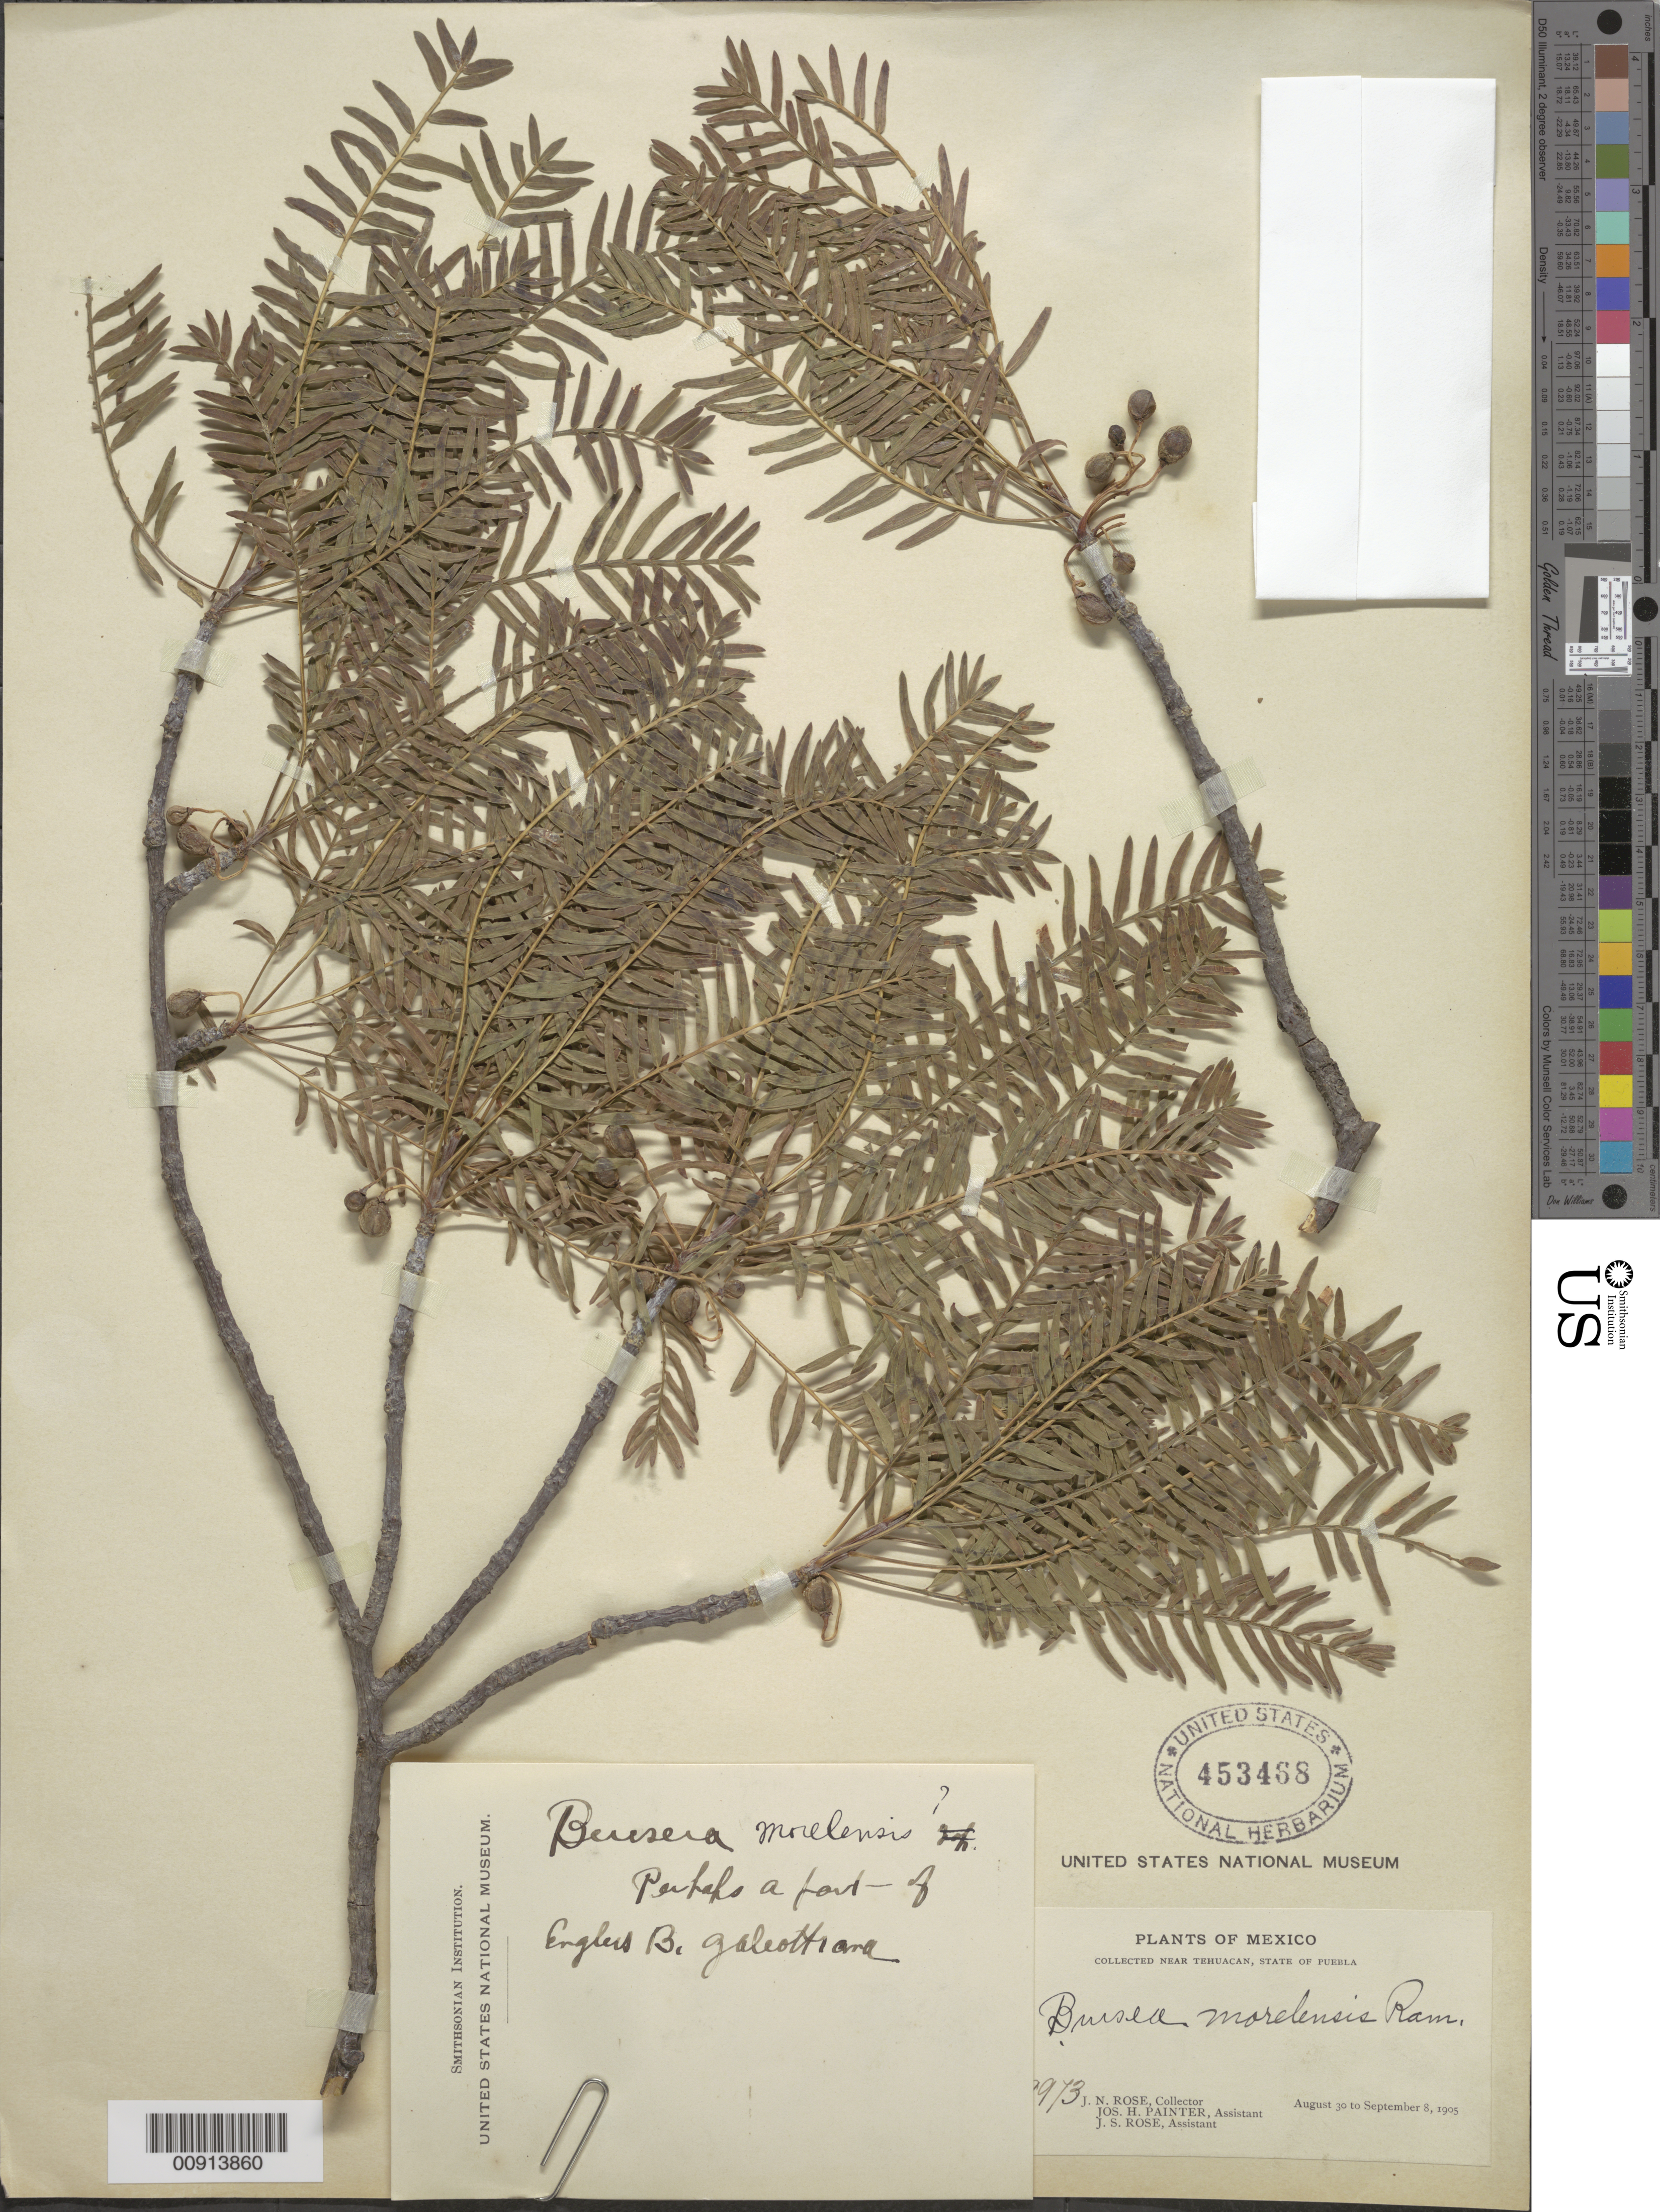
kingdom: Plantae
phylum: Tracheophyta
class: Magnoliopsida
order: Sapindales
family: Burseraceae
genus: Bursera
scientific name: Bursera morelensis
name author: Ramírez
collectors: J. N. Rose, J. H. Painter & J. S. Rose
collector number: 9973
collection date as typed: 30 Aug 1905 to 08 Sep 1905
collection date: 1905-08-30/1905-09-08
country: Mexico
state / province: Puebla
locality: Near Tehuacán, State of Puebla.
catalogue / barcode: US 453468